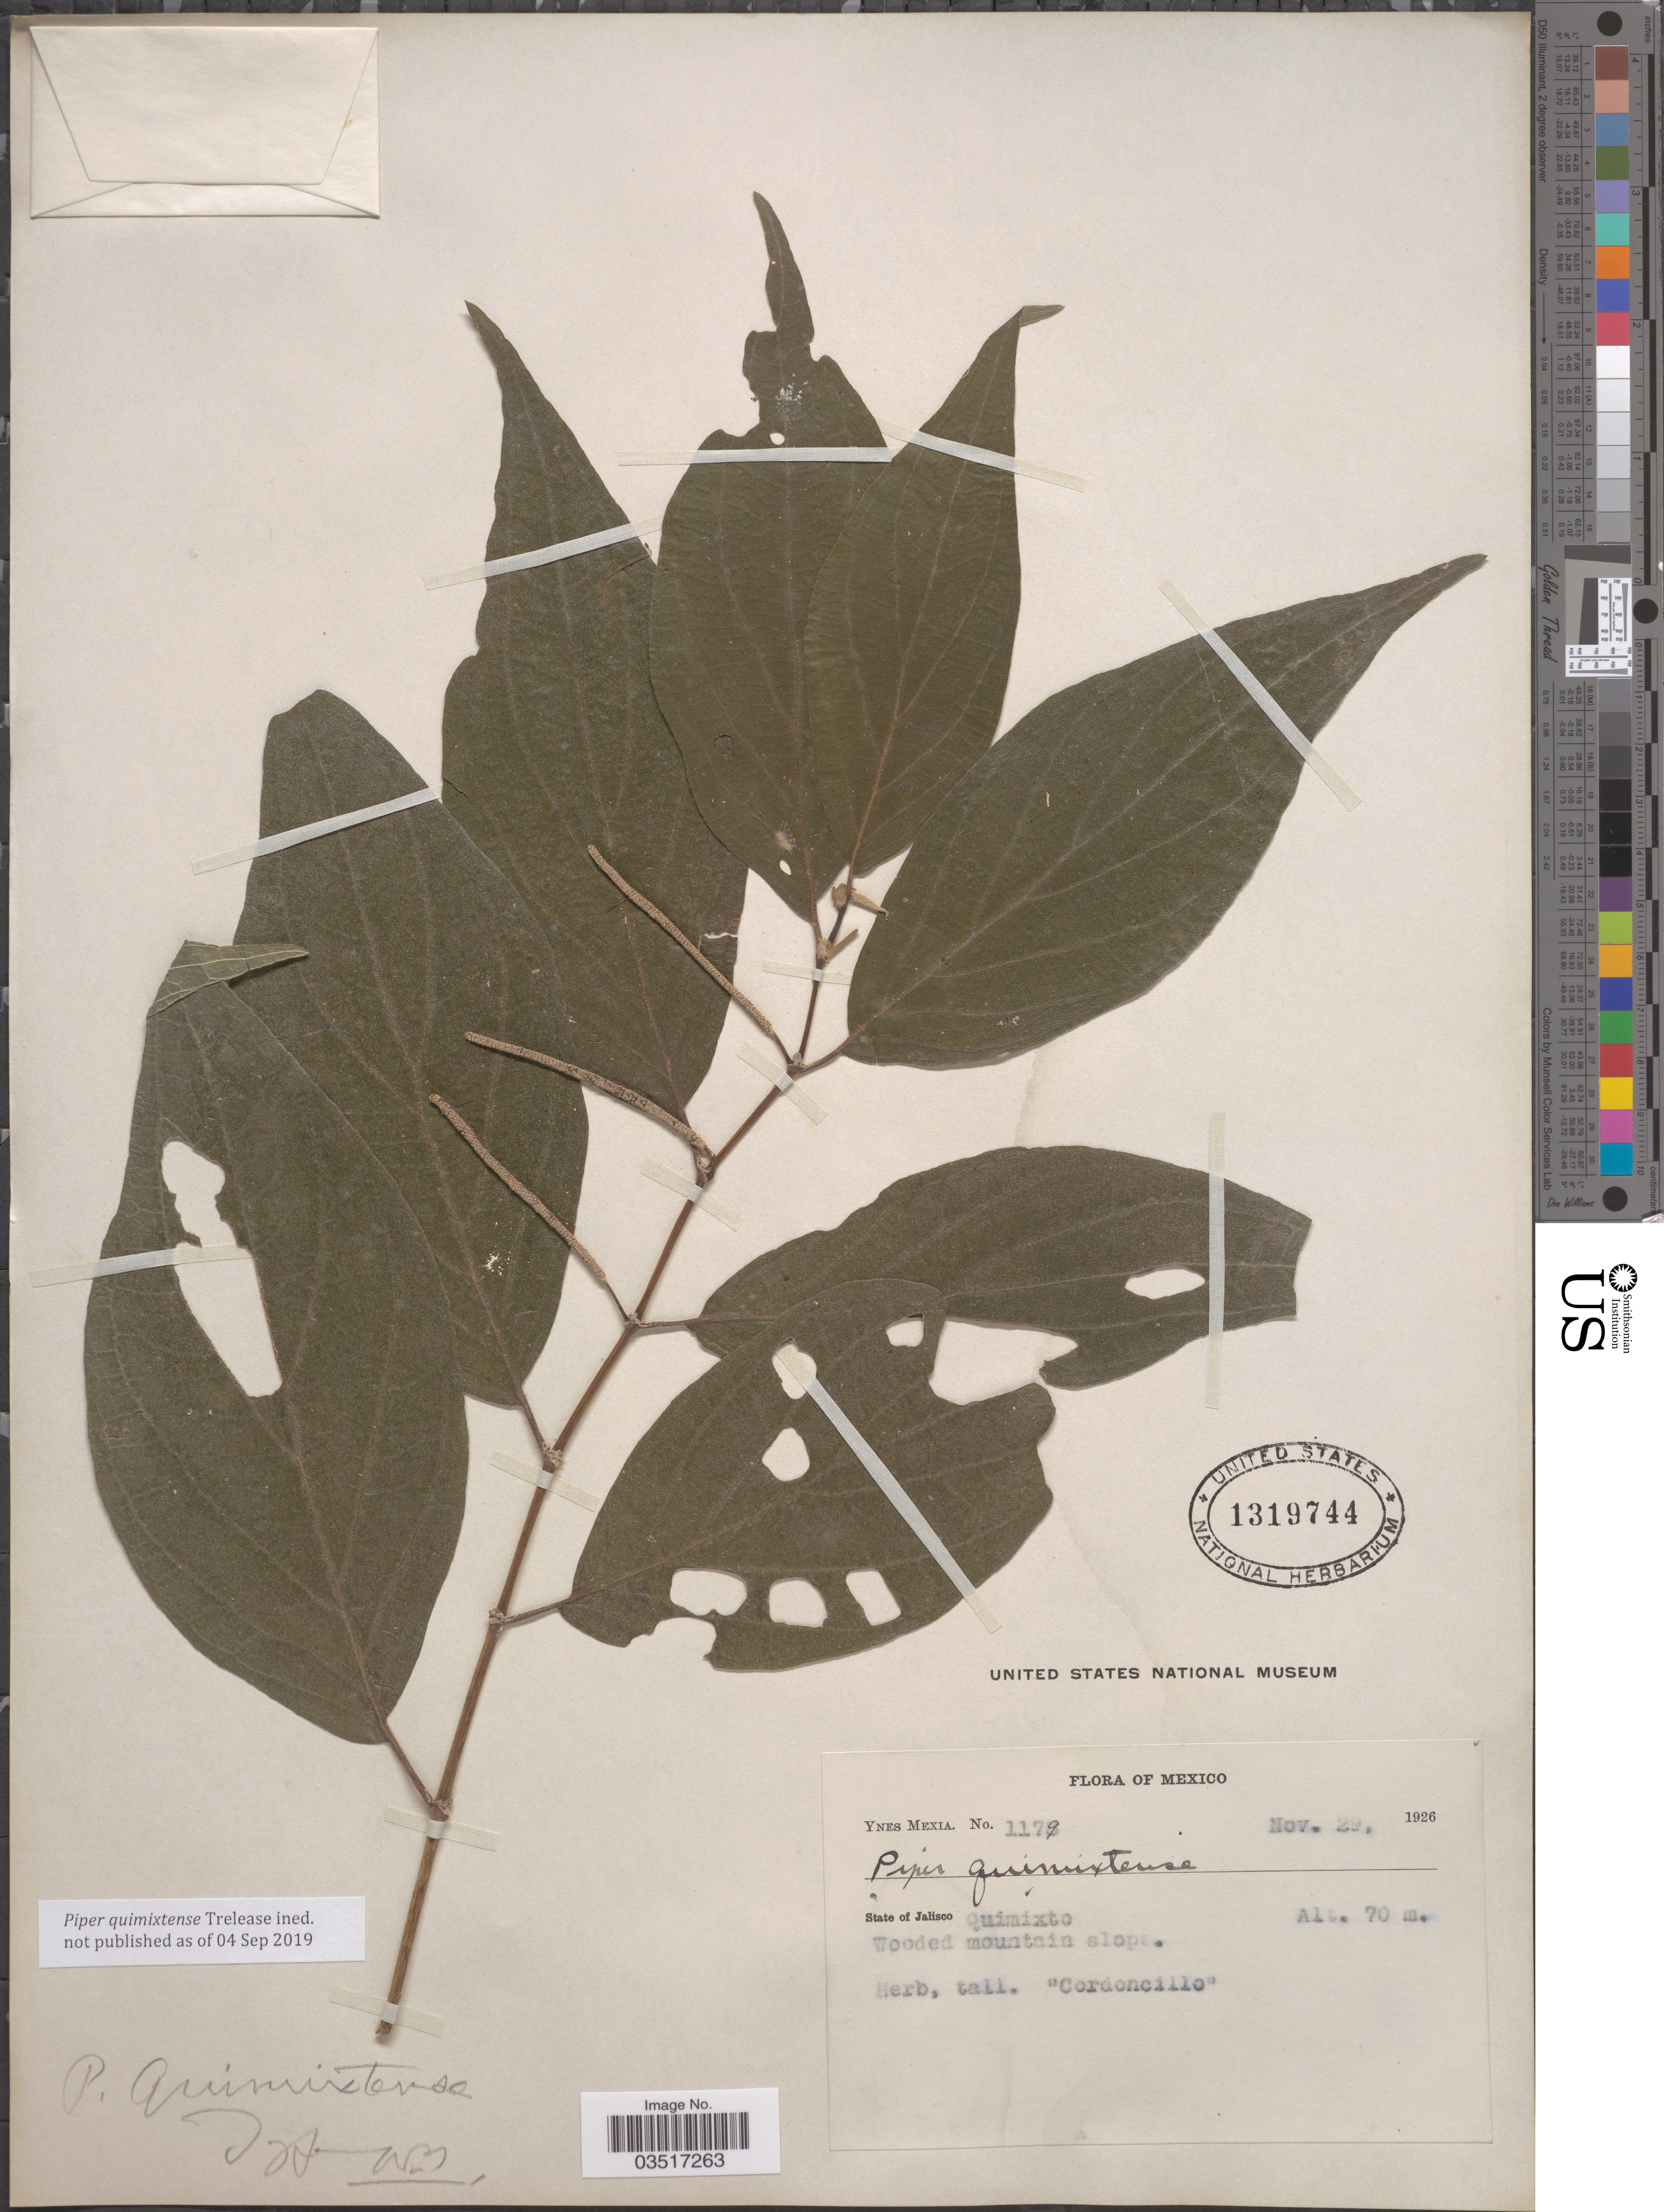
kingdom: Plantae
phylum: Tracheophyta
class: Magnoliopsida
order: Piperales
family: Piperaceae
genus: Piper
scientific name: Piper sp.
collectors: Y. Mexia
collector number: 1179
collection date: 1926-11-29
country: Mexico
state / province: Jalisco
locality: Quimixto.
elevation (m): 70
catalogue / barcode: US 1319744